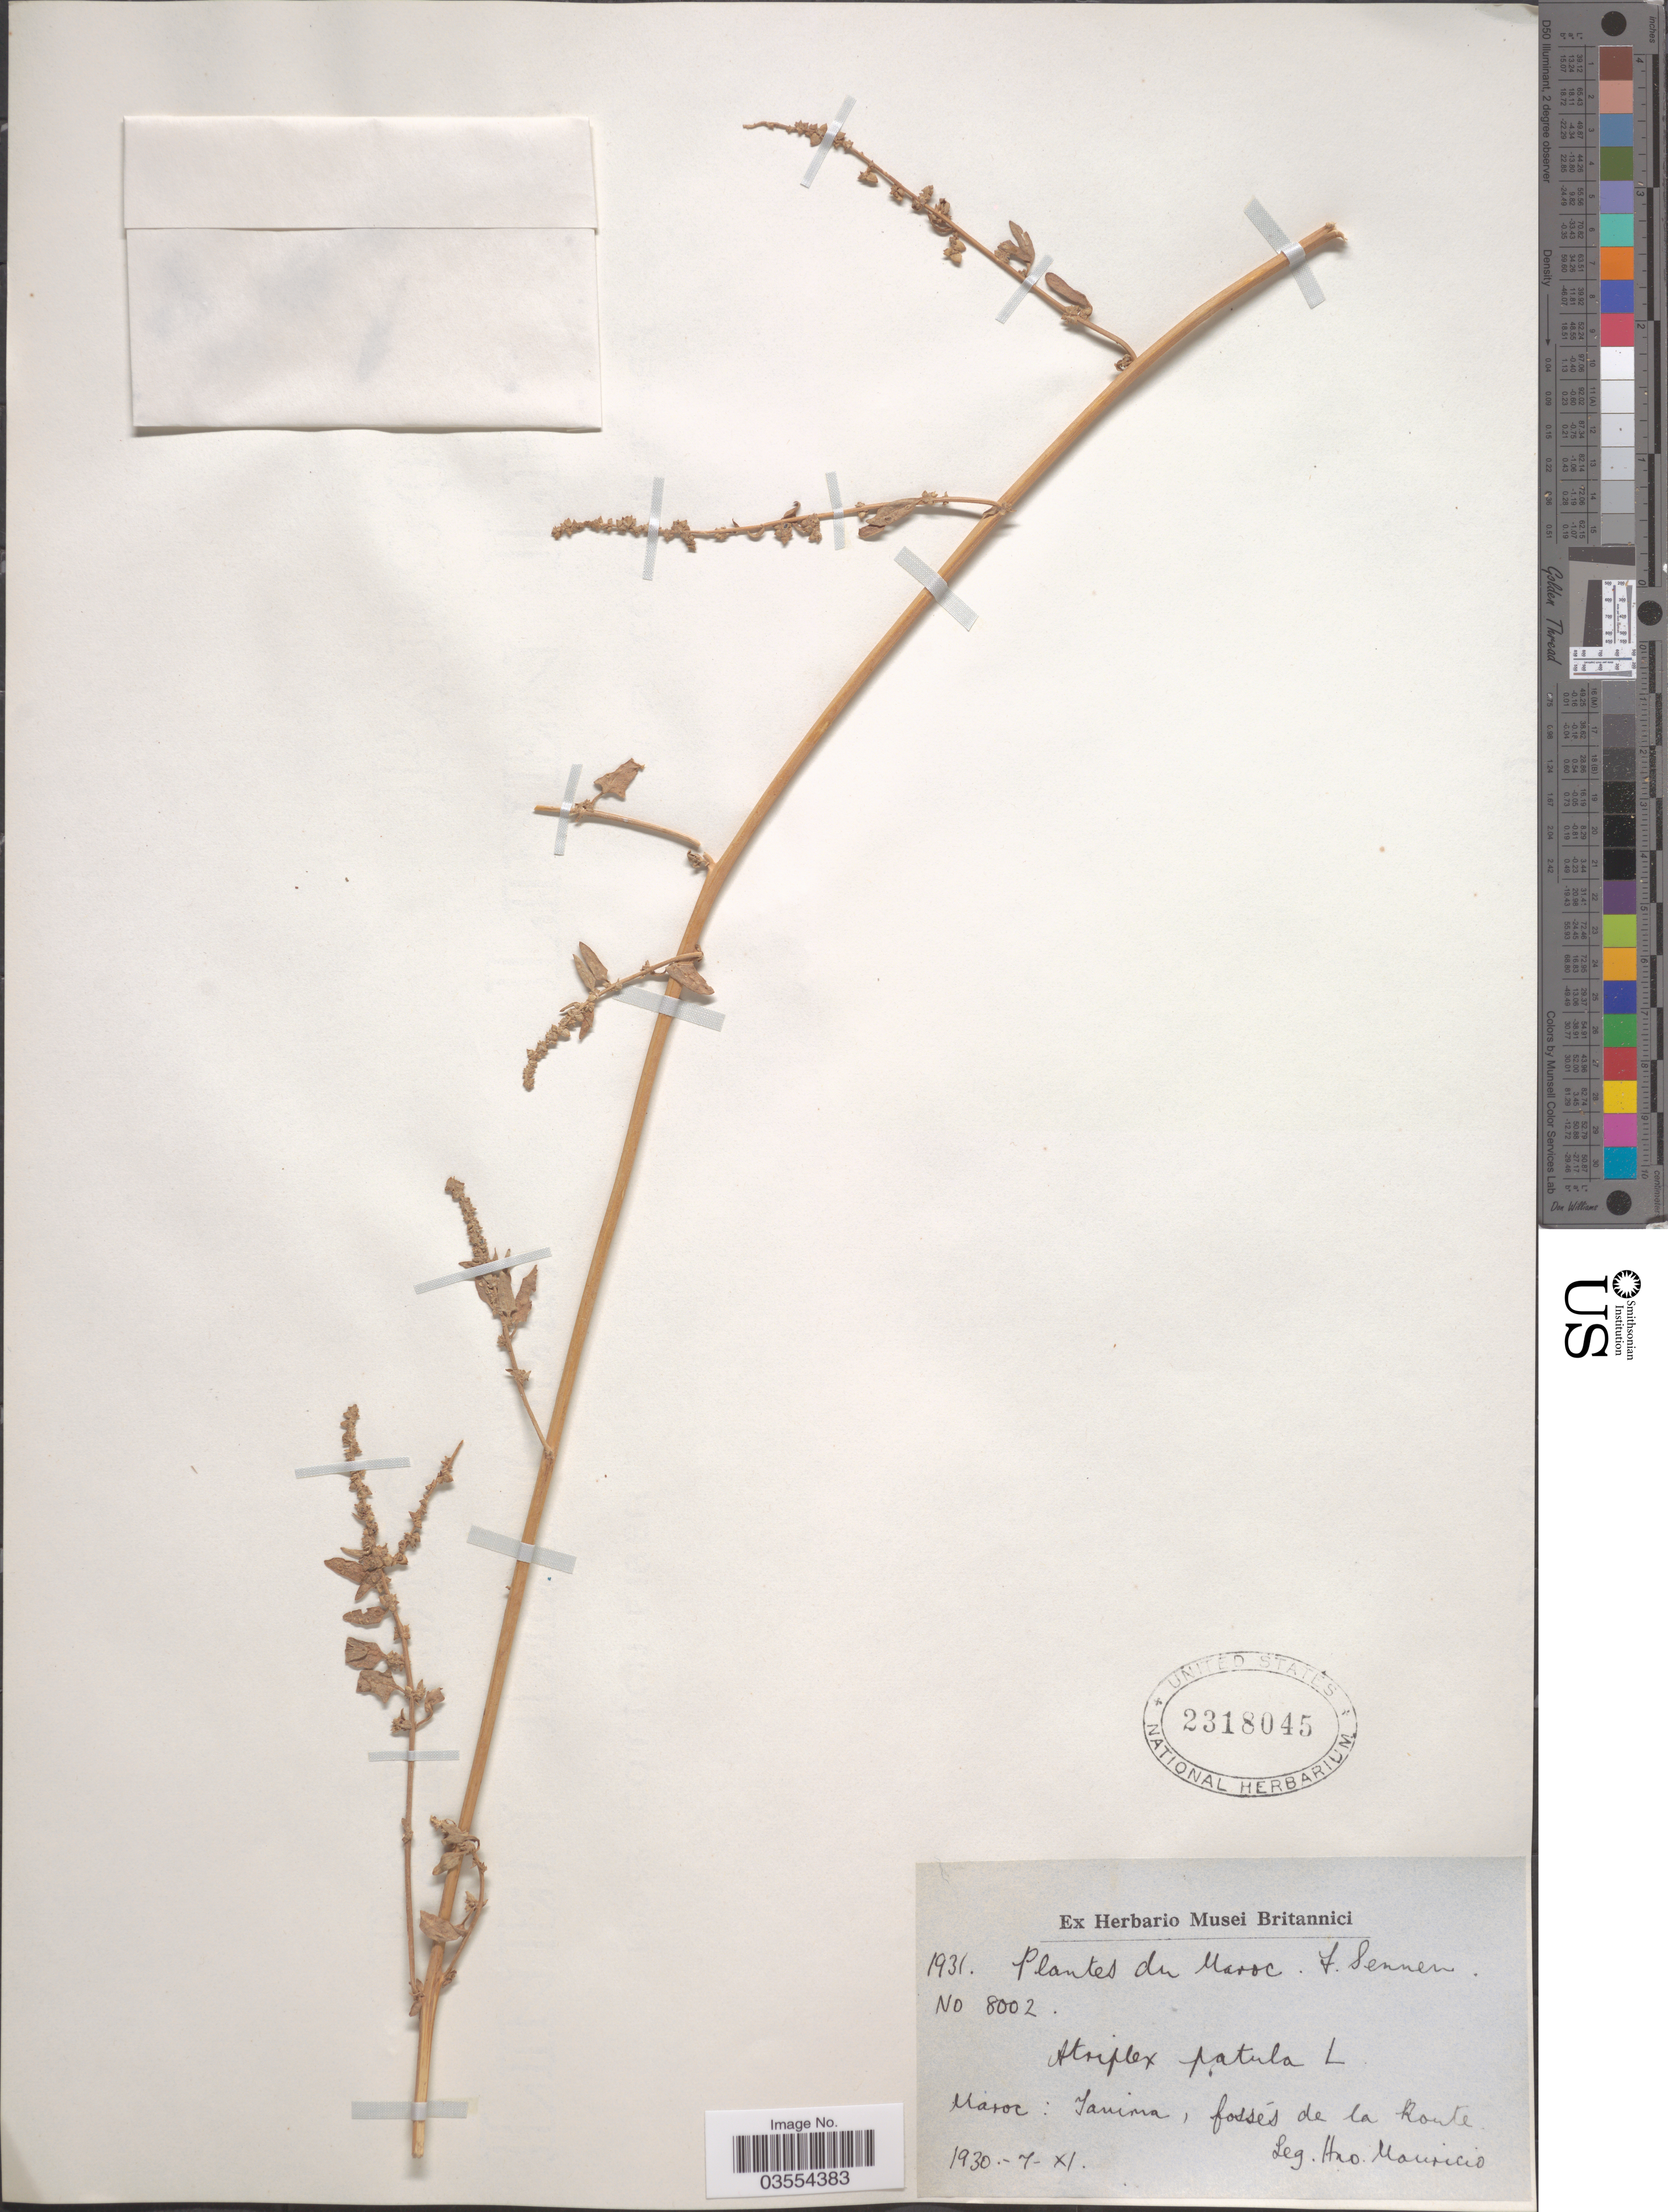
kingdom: Plantae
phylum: Tracheophyta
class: Magnoliopsida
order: Caryophyllales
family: Amaranthaceae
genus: Atriplex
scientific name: Atriplex patula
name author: L.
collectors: H. Mauricio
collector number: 8002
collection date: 1930-11-07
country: Morocco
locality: Maroc: Tauima, fossés de la Route.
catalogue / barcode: US 2318045